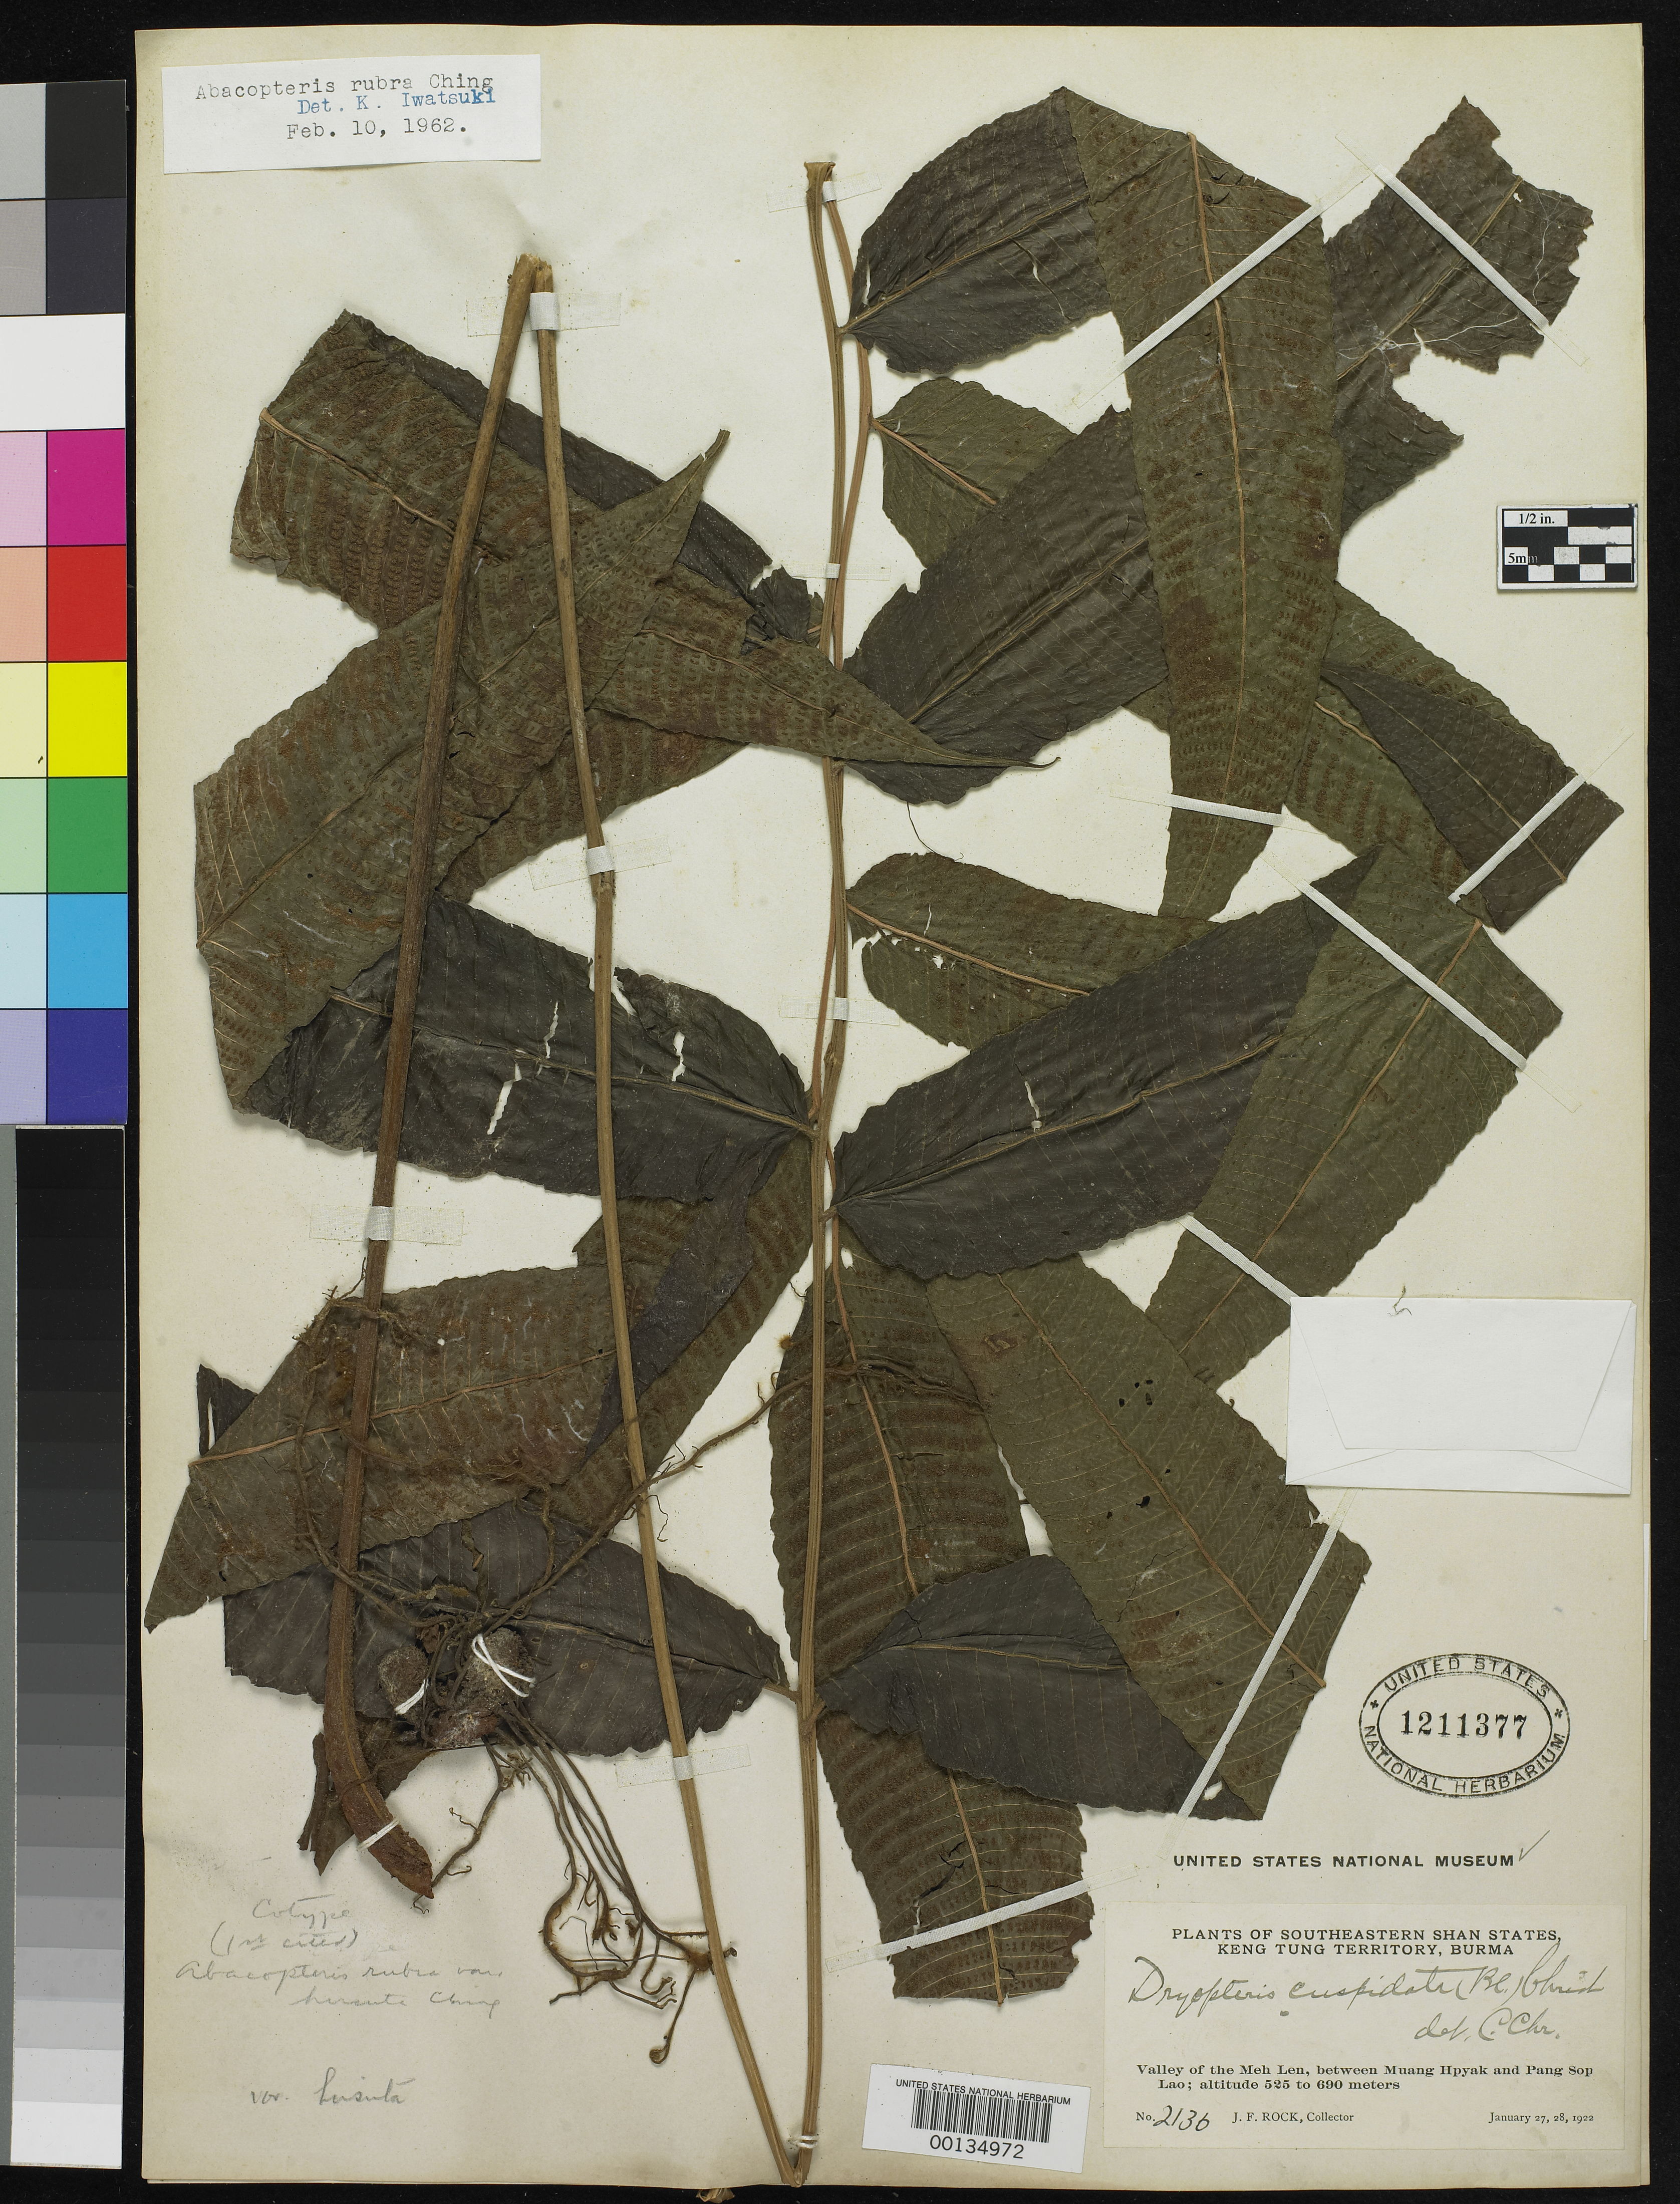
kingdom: Plantae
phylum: Tracheophyta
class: Polypodiopsida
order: Polypodiales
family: Thelypteridaceae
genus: Abacopteris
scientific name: Abacopteris rubra var. hirsuta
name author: Ching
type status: Lectotype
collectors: J. F. Rock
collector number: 2136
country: Myanmar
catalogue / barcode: US 1211377